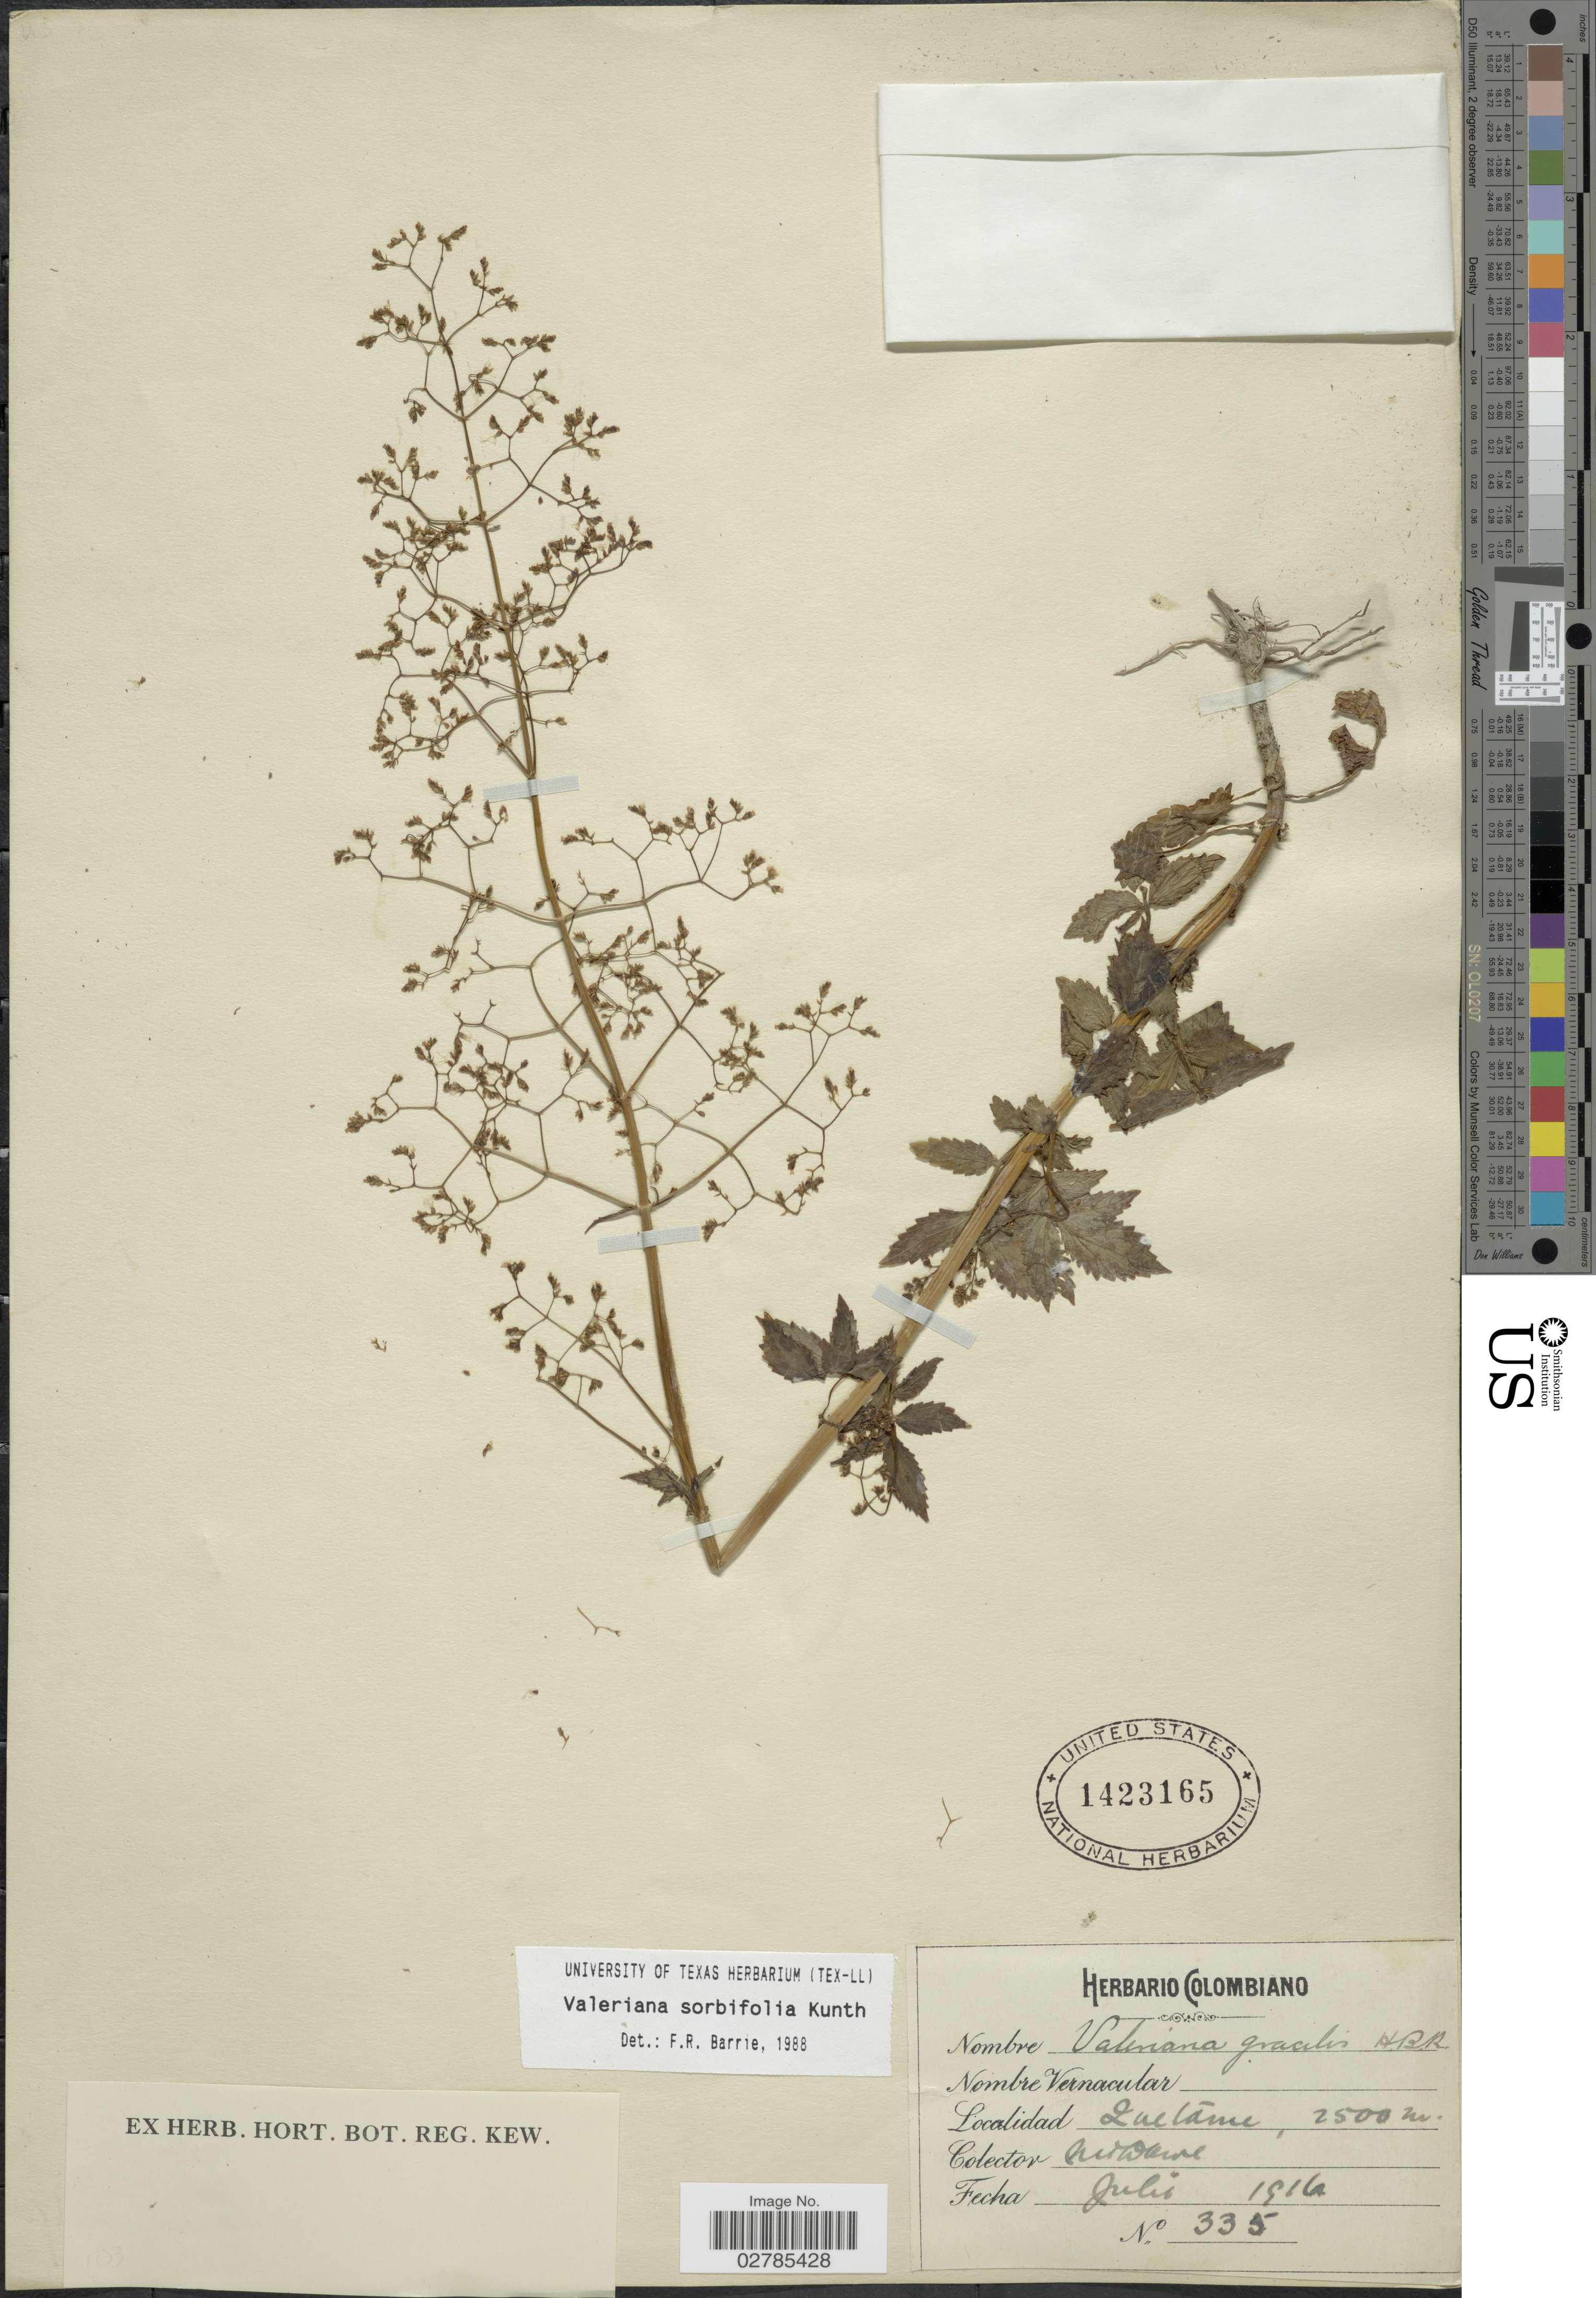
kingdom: Plantae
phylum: Tracheophyta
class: Magnoliopsida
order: Dipsacales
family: Caprifoliaceae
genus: Valeriana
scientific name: Valeriana sorbifolia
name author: Kunth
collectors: M. T. Dawe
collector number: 335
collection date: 1916-07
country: Colombia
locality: Quetame.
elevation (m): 2500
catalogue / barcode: US 1423165